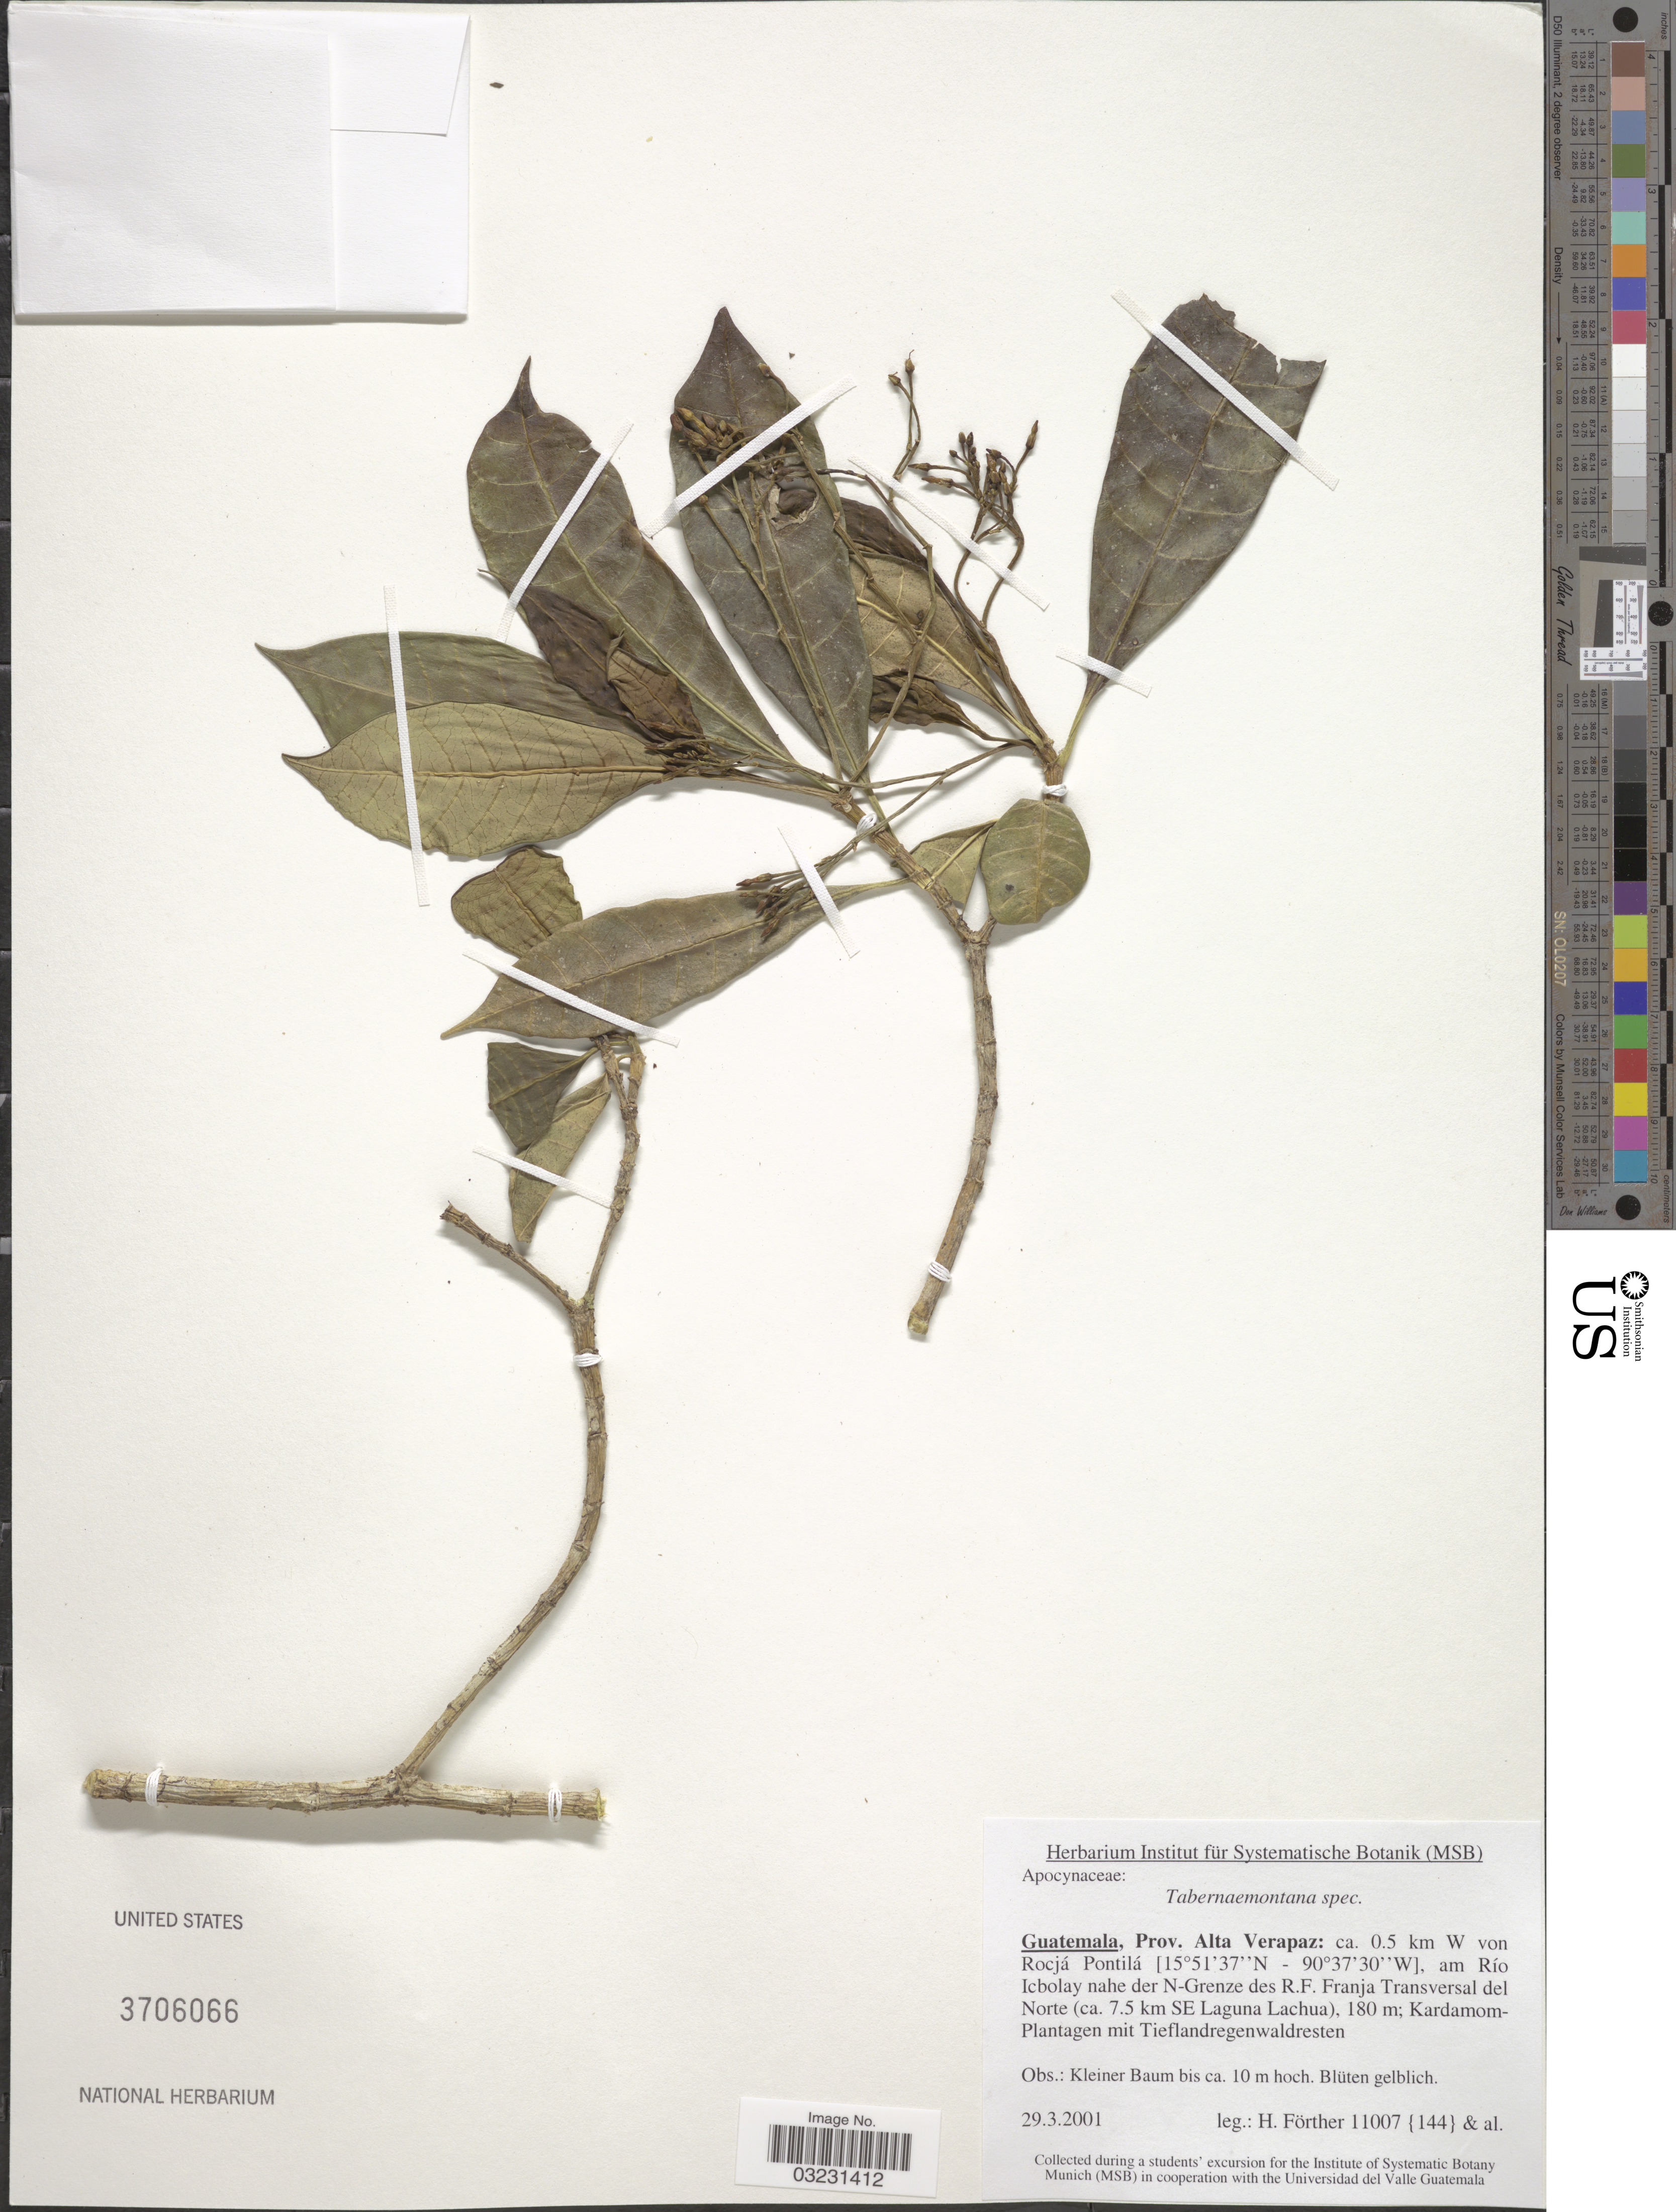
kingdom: Plantae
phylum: Tracheophyta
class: Magnoliopsida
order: Gentianales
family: Apocynaceae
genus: Tabernaemontana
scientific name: Tabernaemontana sp.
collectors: H. Förther & et al.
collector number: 11007{144}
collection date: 2001-03-29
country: Guatemala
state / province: Alta Verapaz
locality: Ca. 0.5 km W von Rocjá Pontilá, am Río Icbolay nahe der N-Grenze des R.F. Franja Transversal del Norte (ca. 7.5 km SE Laguna Lachua).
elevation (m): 180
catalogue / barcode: US 3706066